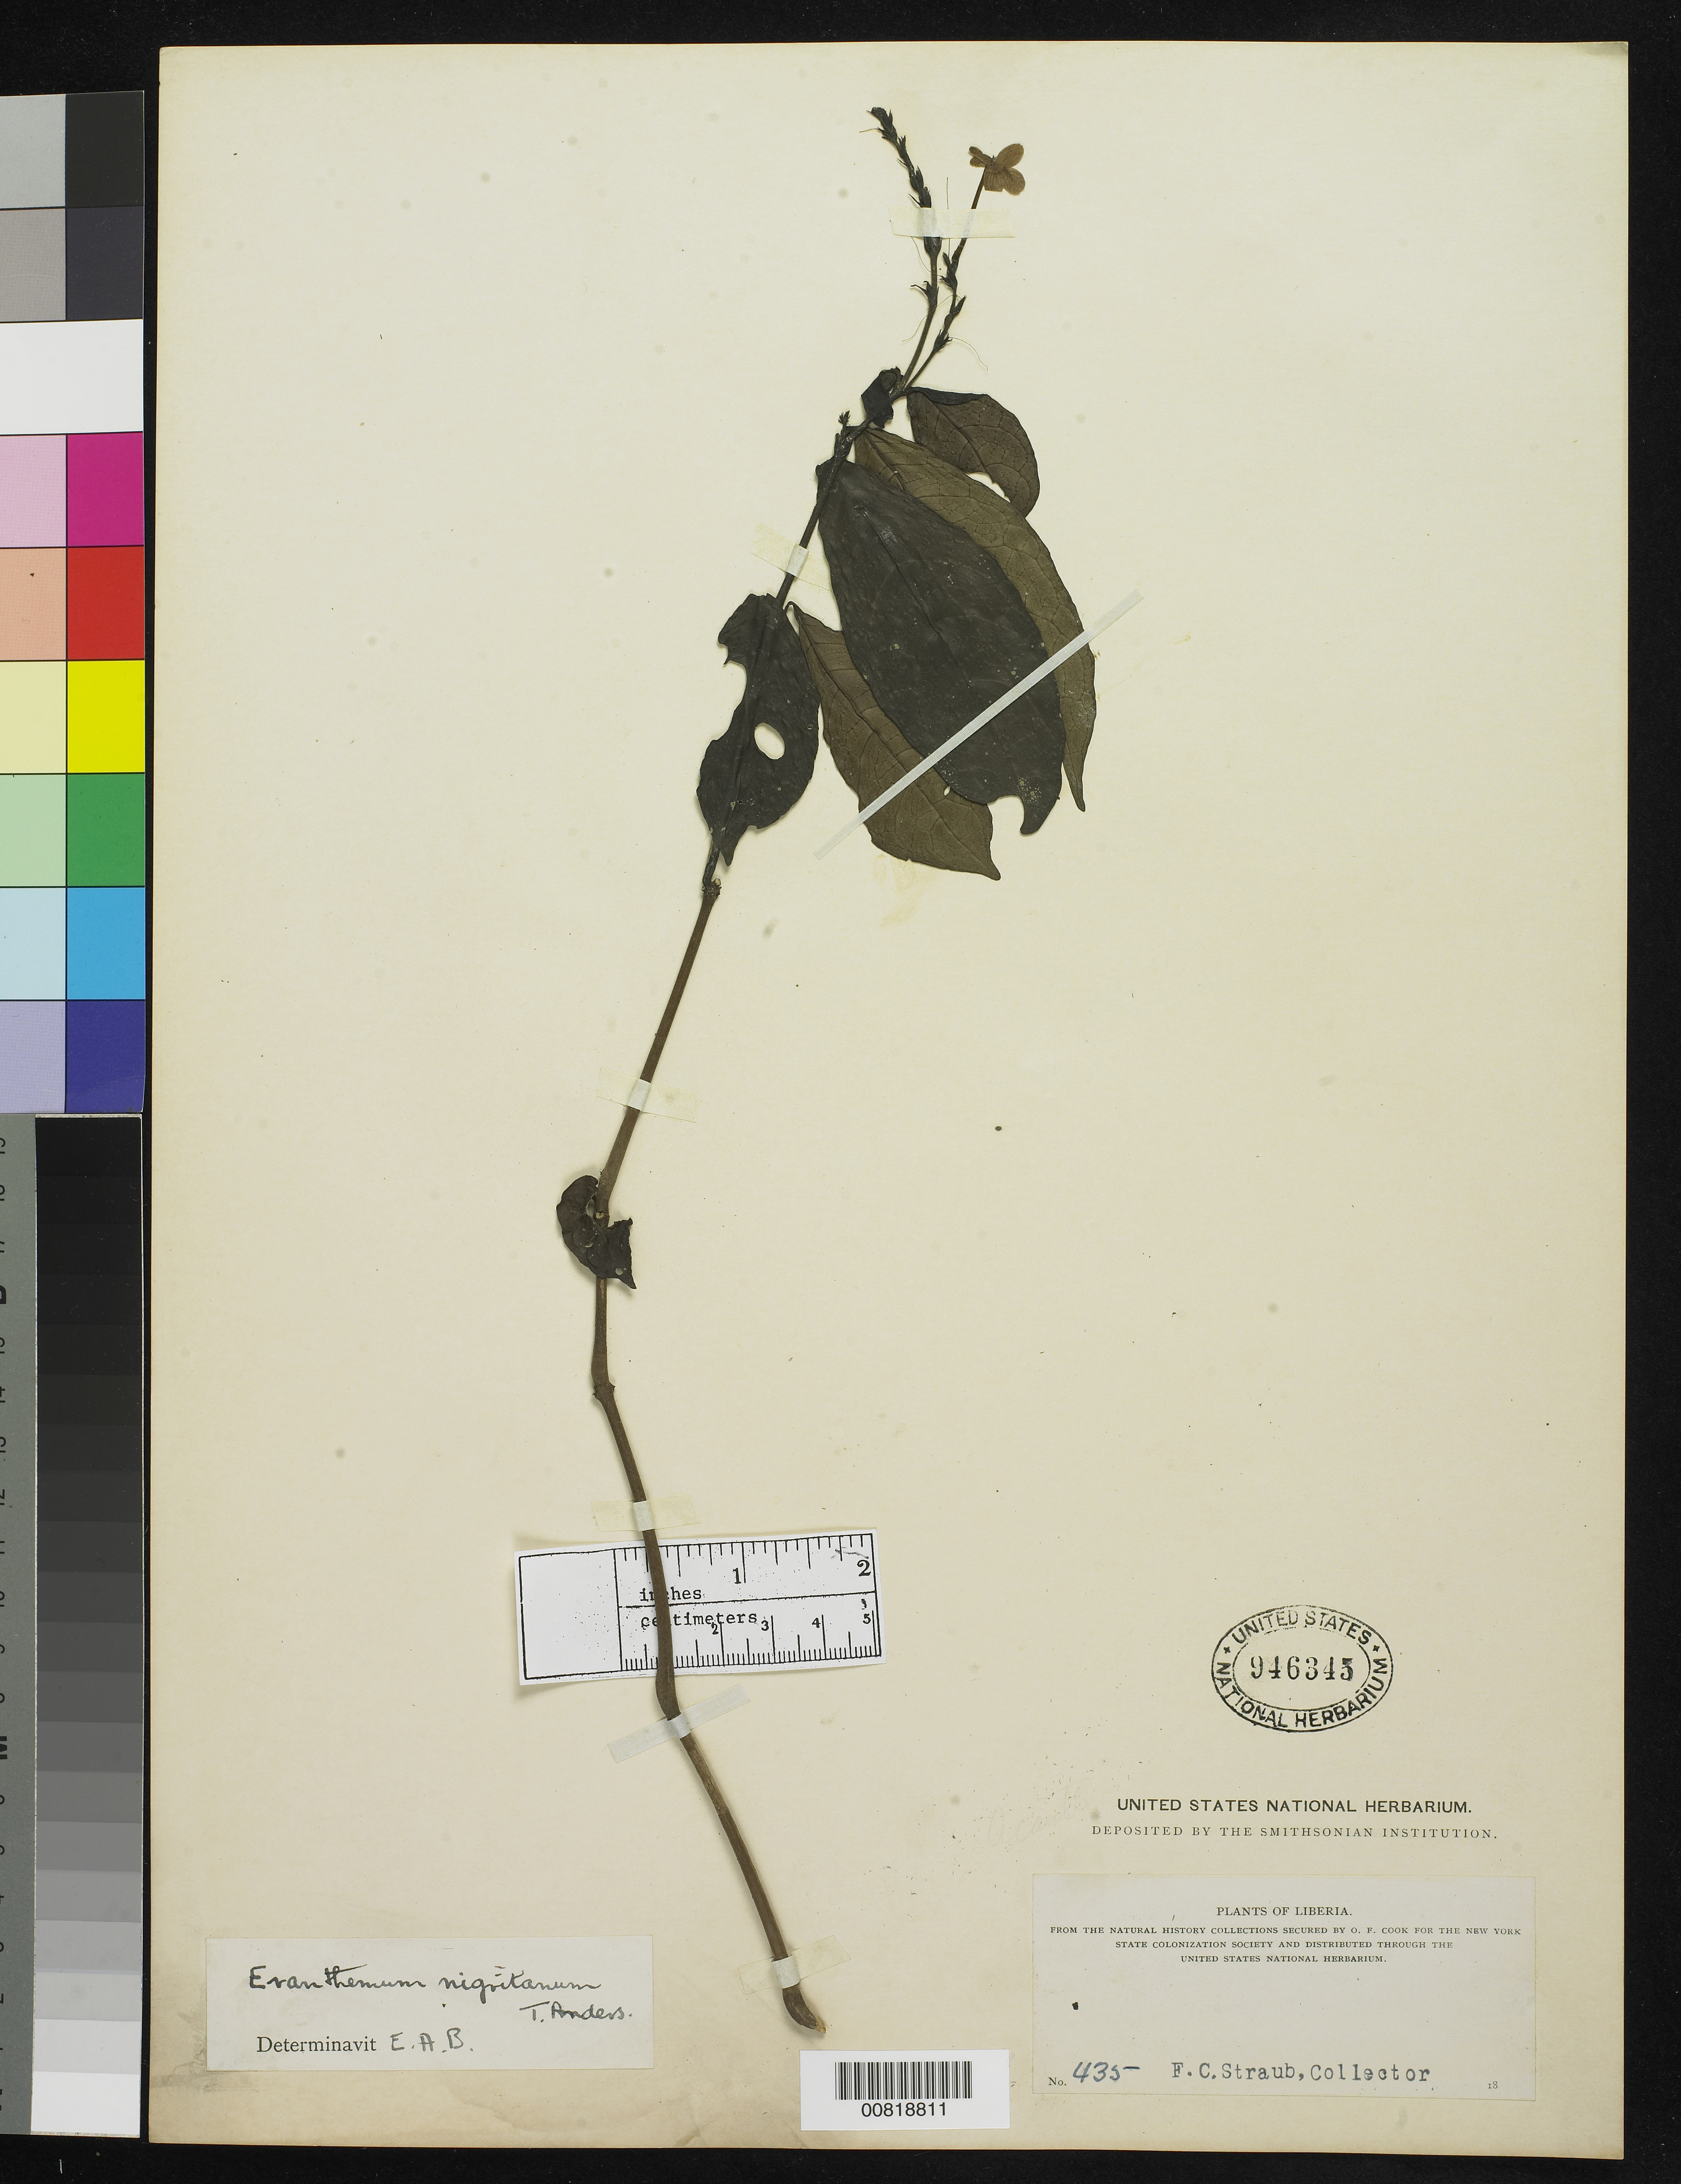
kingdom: Plantae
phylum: Tracheophyta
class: Magnoliopsida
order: Lamiales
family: Acanthaceae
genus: Eranthemum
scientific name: Eranthemum nigritanum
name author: T. Anderson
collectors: F. Straub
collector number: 435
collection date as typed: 18--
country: Liberia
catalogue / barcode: US 946345